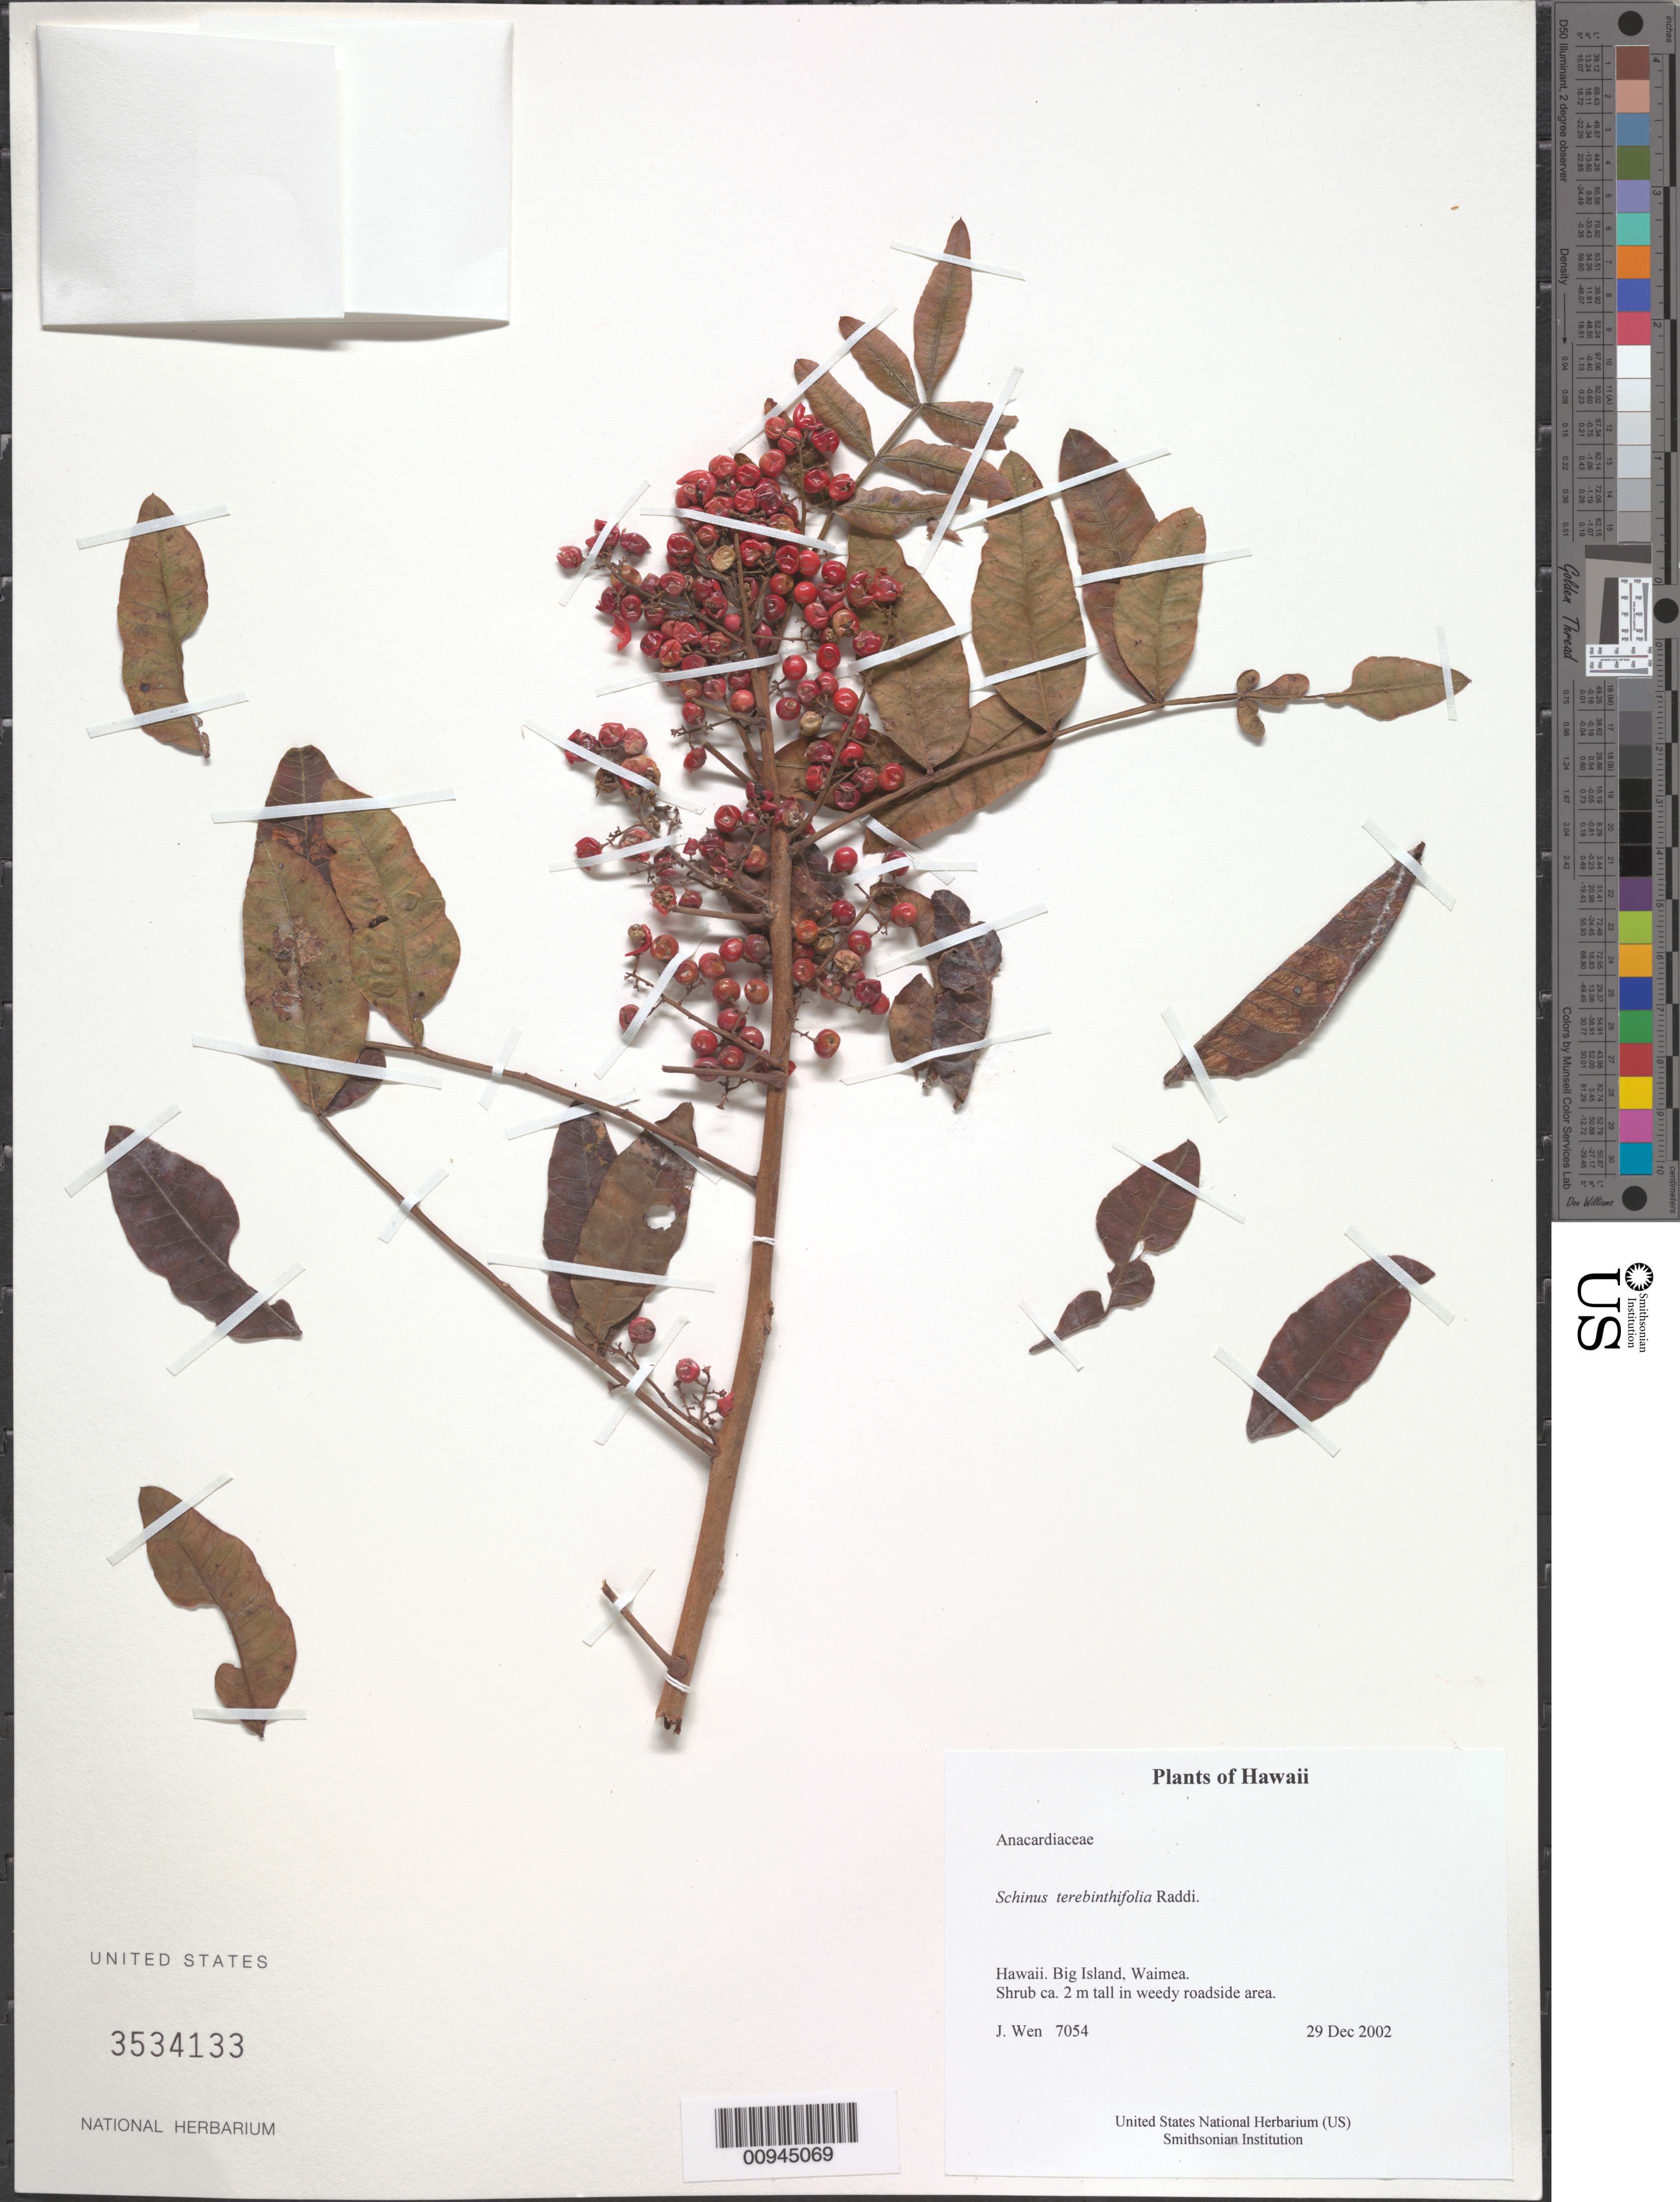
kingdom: Plantae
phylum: Tracheophyta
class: Magnoliopsida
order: Sapindales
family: Anacardiaceae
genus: Schinus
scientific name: Schinus terebinthifolia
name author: Raddi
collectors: J. Wen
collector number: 7054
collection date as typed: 29 Dec 2002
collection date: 2002-12-29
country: United States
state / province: Hawaii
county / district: Hawaii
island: Hawaii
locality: Big Island, Waimea.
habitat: Shrub ca. 2 m tall in weedy roadside area.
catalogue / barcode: US 3534133